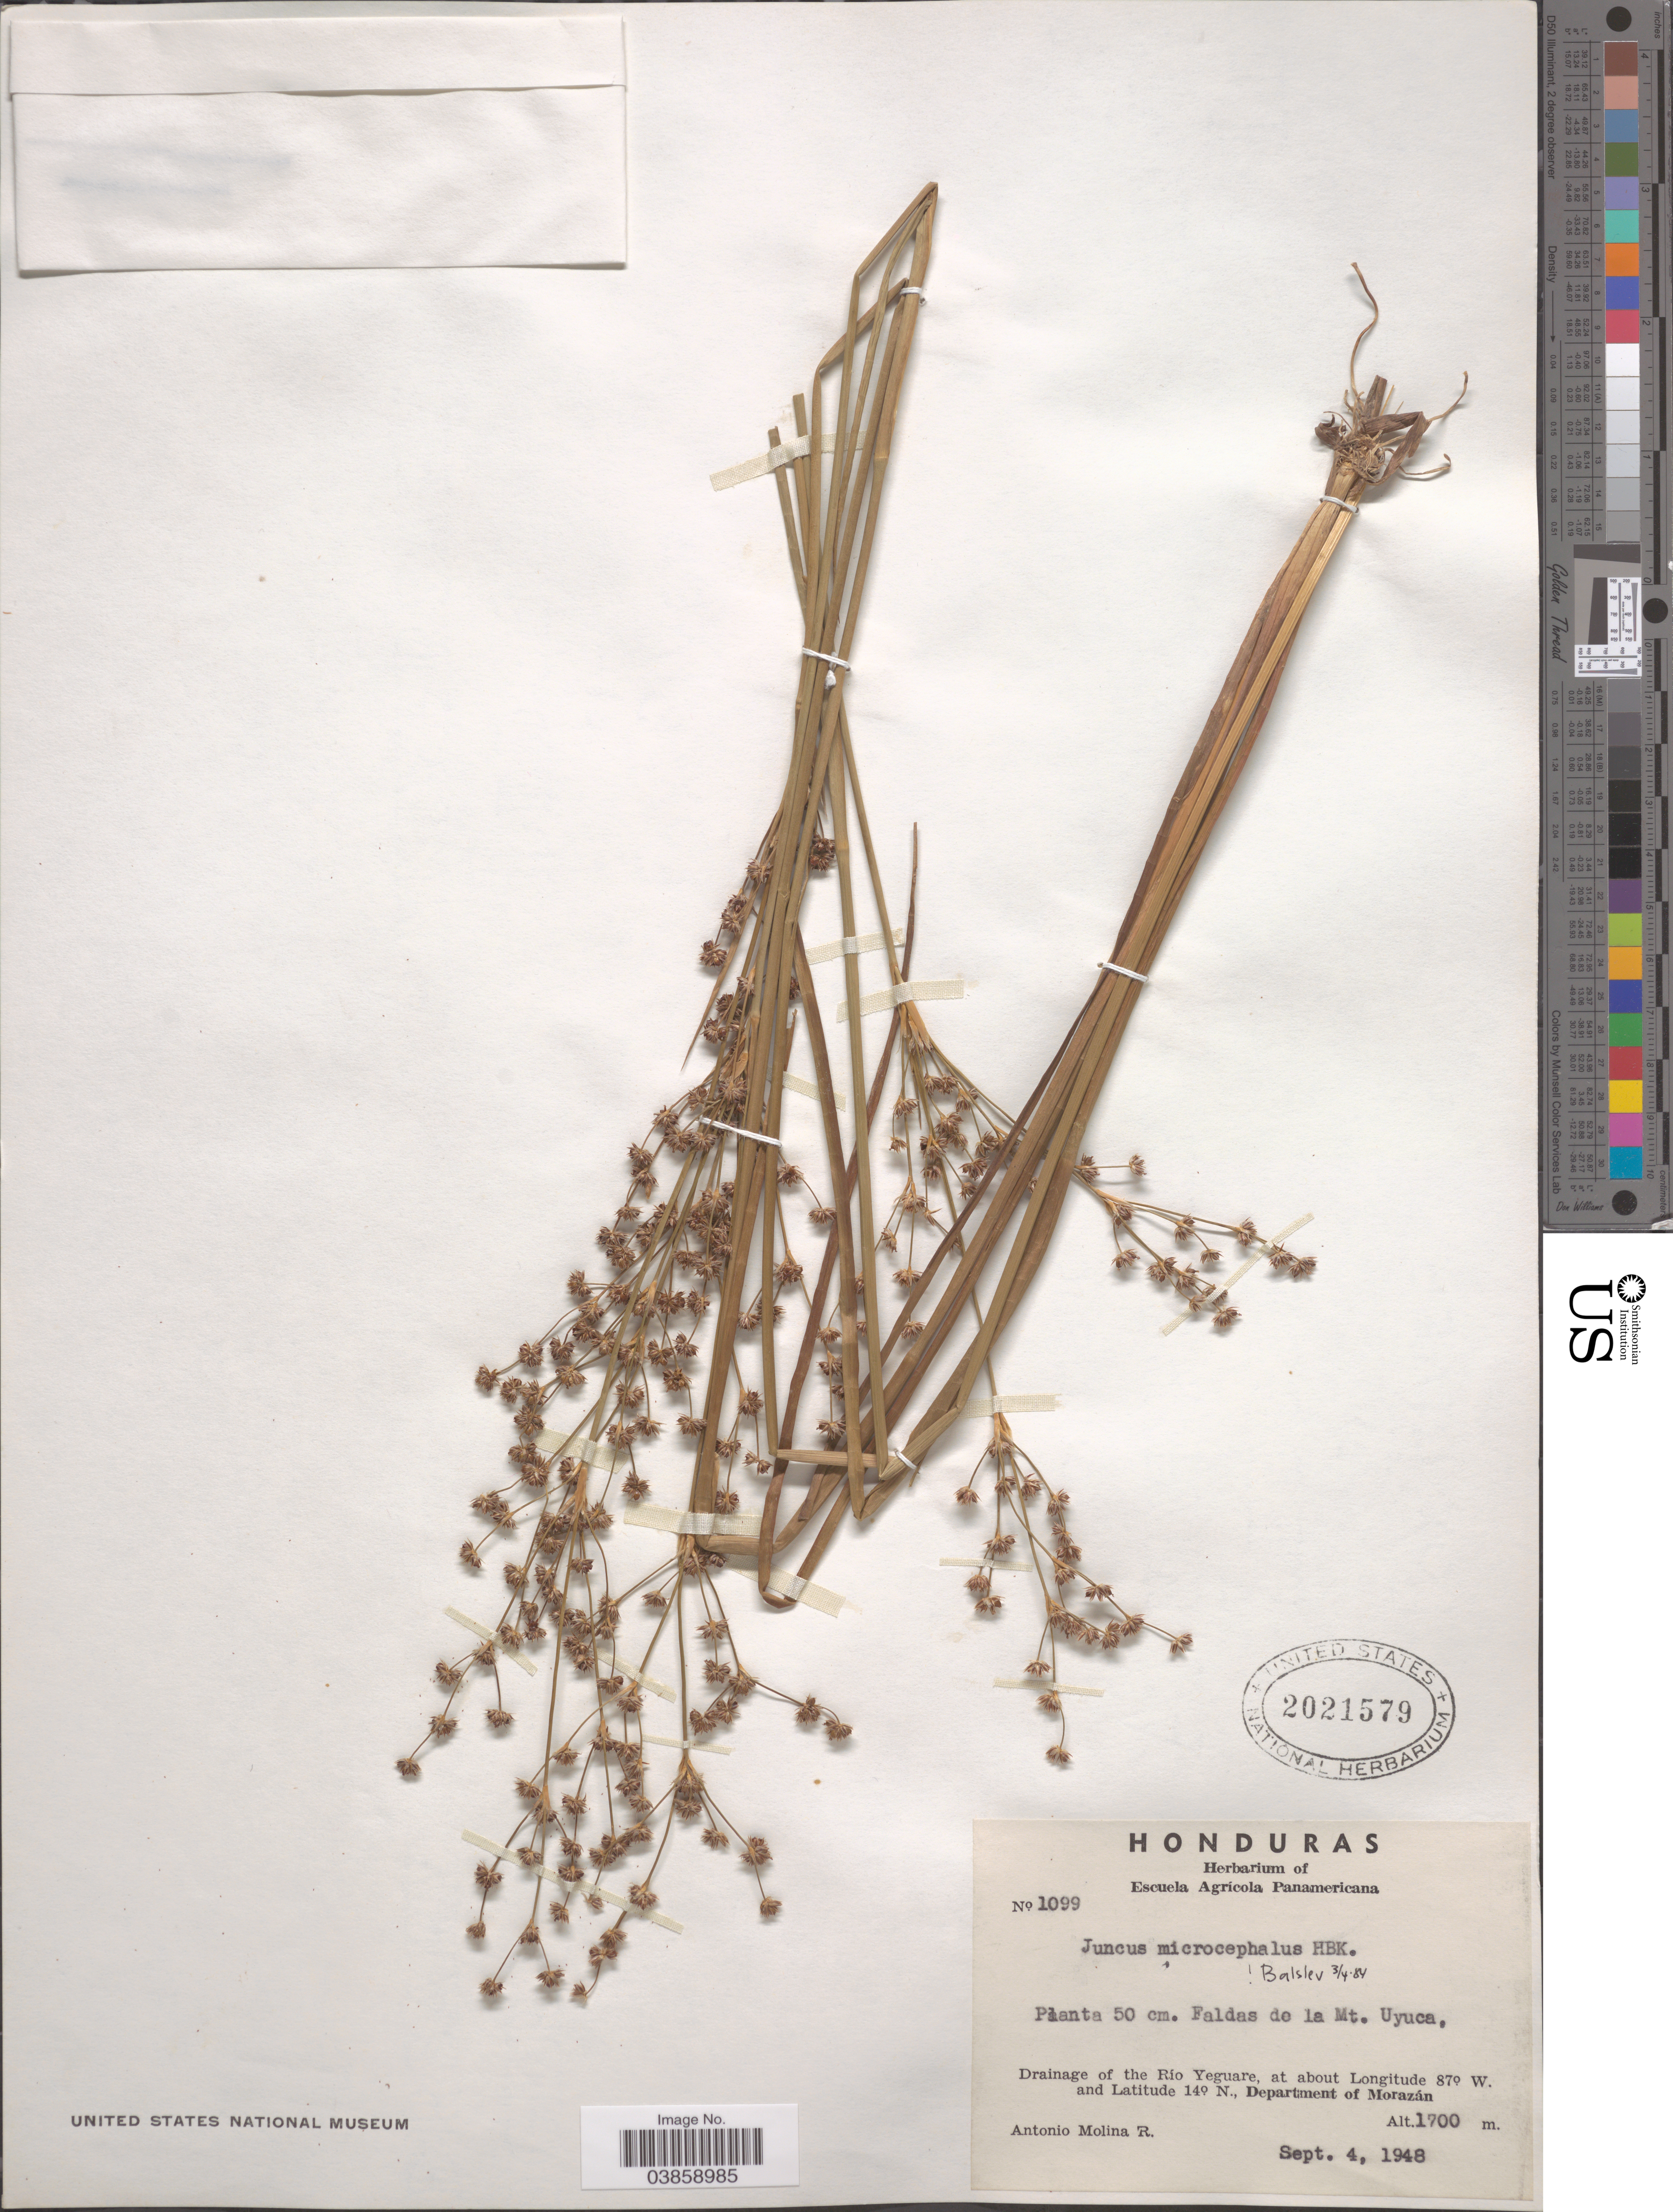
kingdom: Plantae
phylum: Tracheophyta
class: Liliopsida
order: Poales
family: Juncaceae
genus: Juncus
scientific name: Juncus microcephalus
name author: Kunth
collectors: A. Molina R.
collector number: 1099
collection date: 1948-09-04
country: Honduras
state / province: Fco. Morazán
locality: Faldas de la Mt. Uyuca, Drainage of the Rio Yeguare, Department of Morazán.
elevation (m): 1700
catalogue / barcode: US 2021579